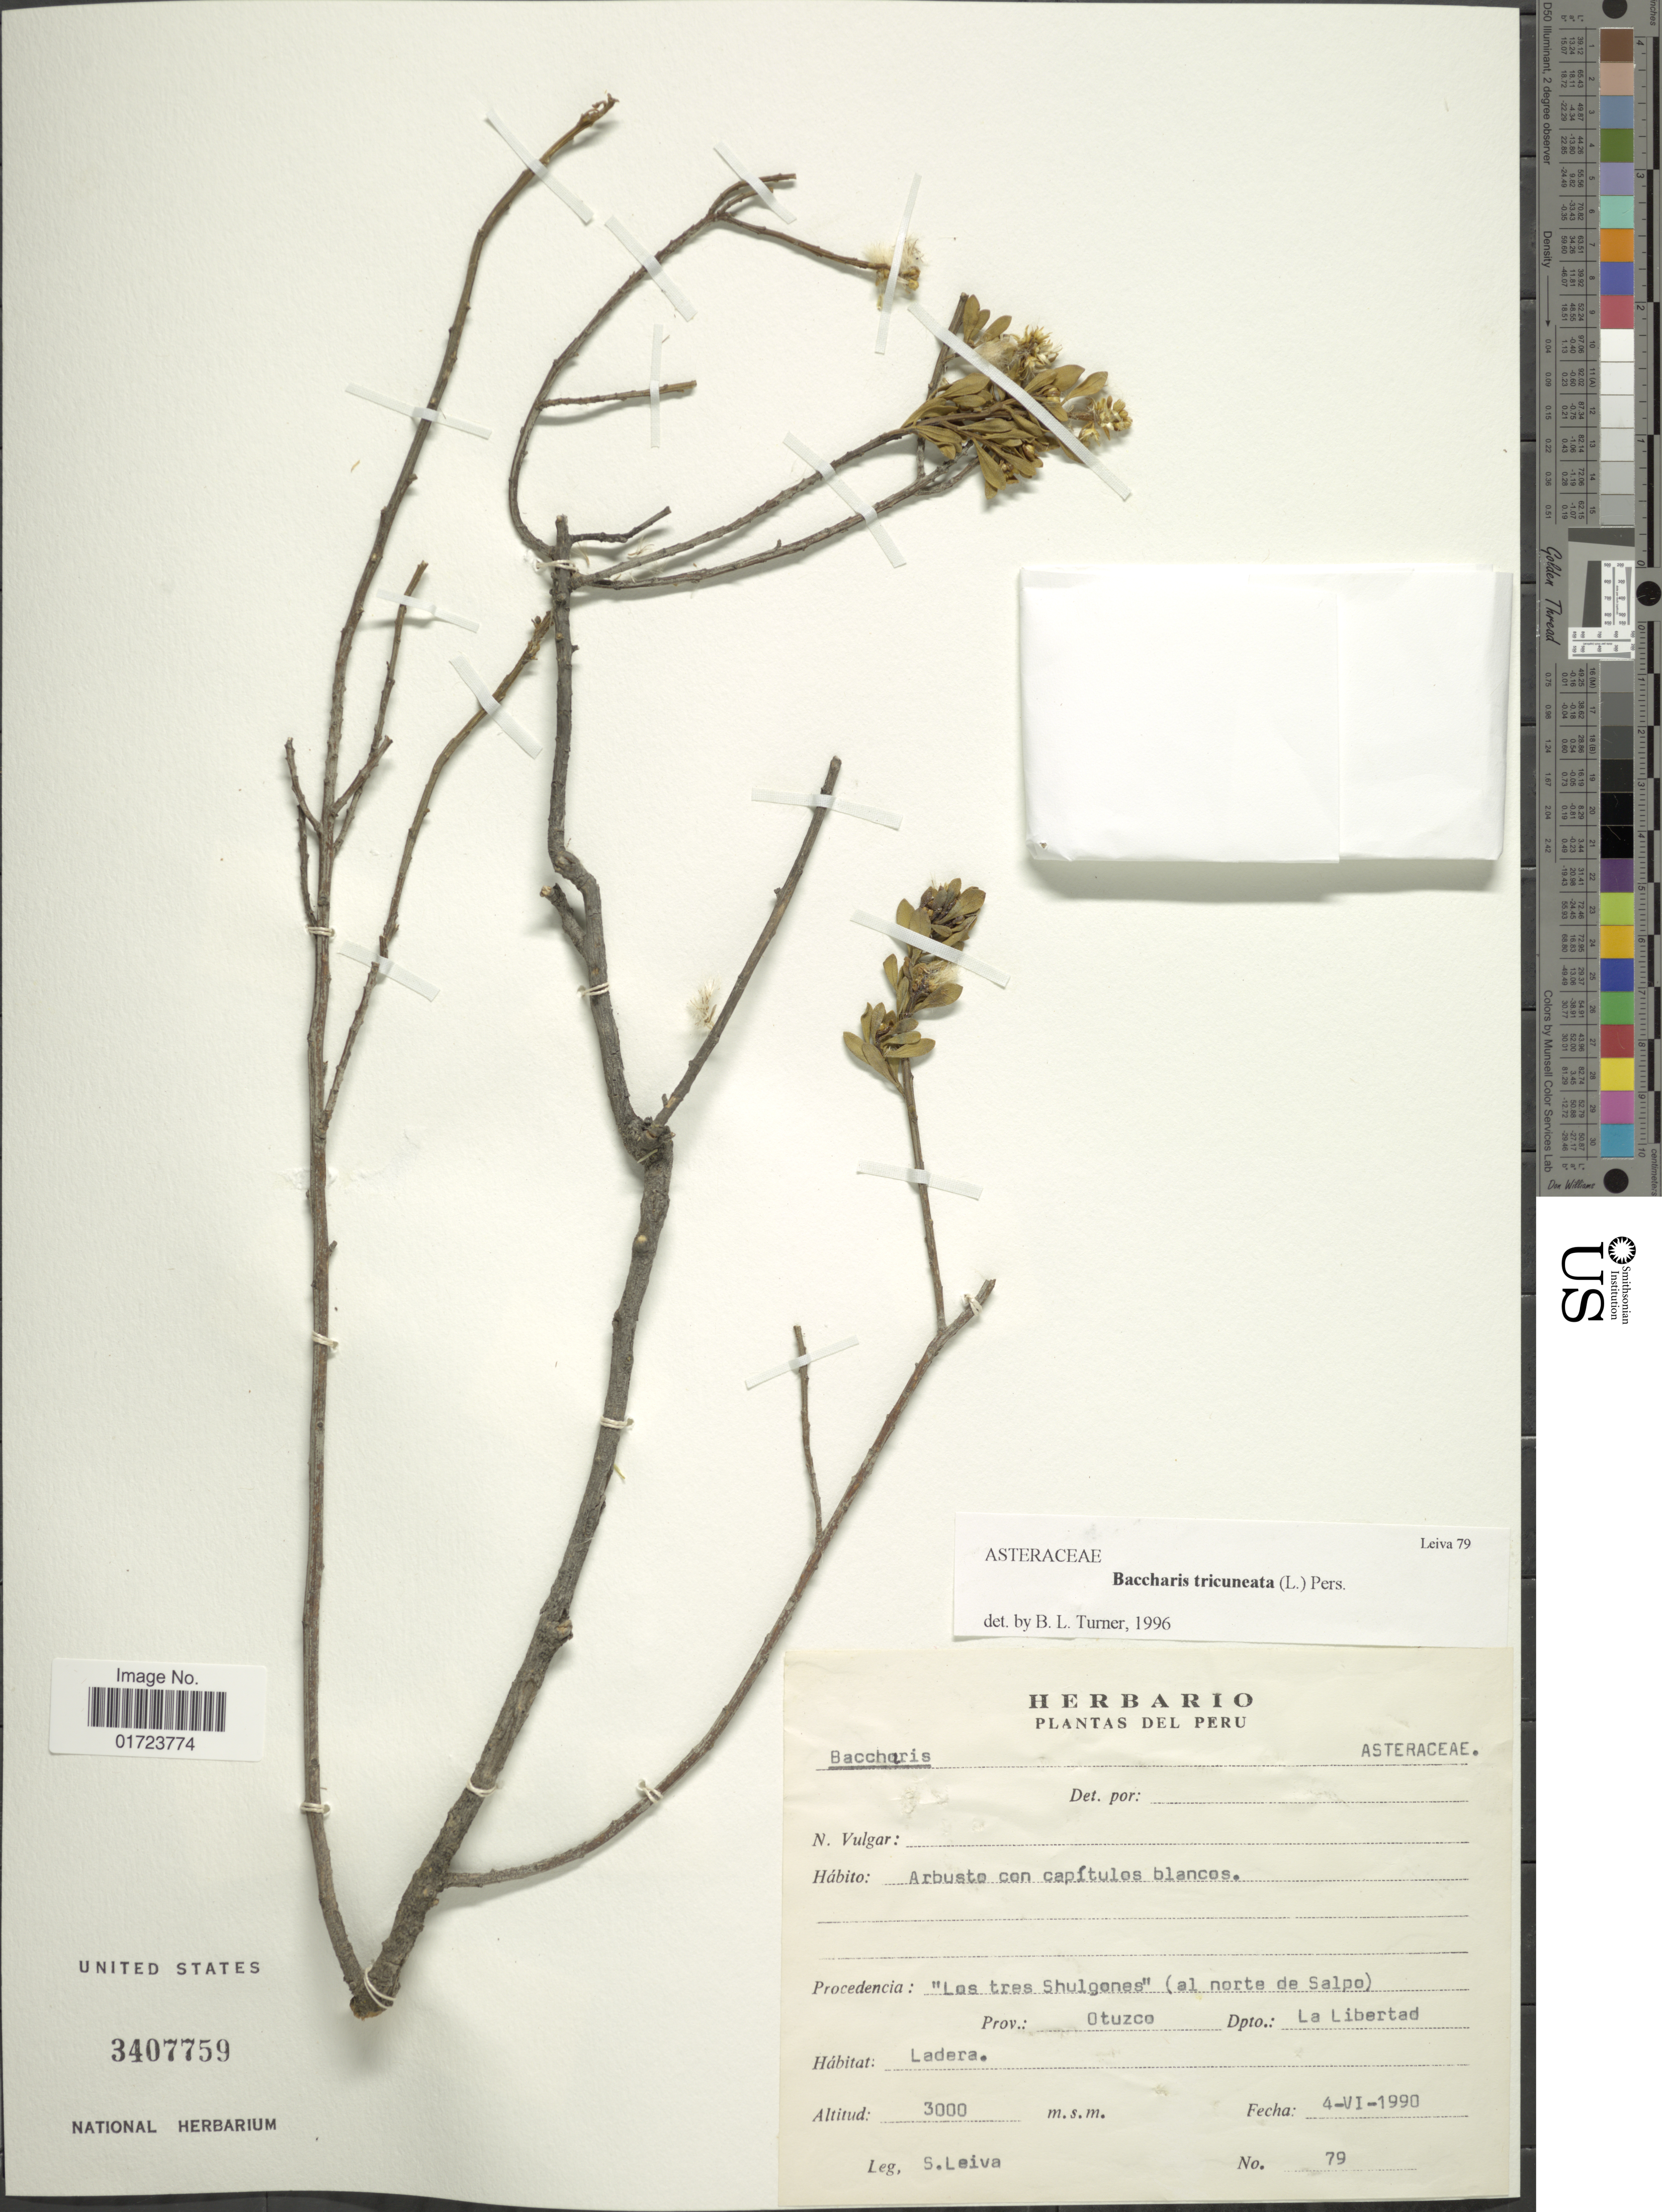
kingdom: Plantae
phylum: Tracheophyta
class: Magnoliopsida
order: Asterales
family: Asteraceae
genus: Baccharis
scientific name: Baccharis tricuneata var. robusta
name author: Cuatrec.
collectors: S. Leiva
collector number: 79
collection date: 1990-06-04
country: Peru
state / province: La Libertad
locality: Los tres Shulgenes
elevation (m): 3000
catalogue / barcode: US 3407759